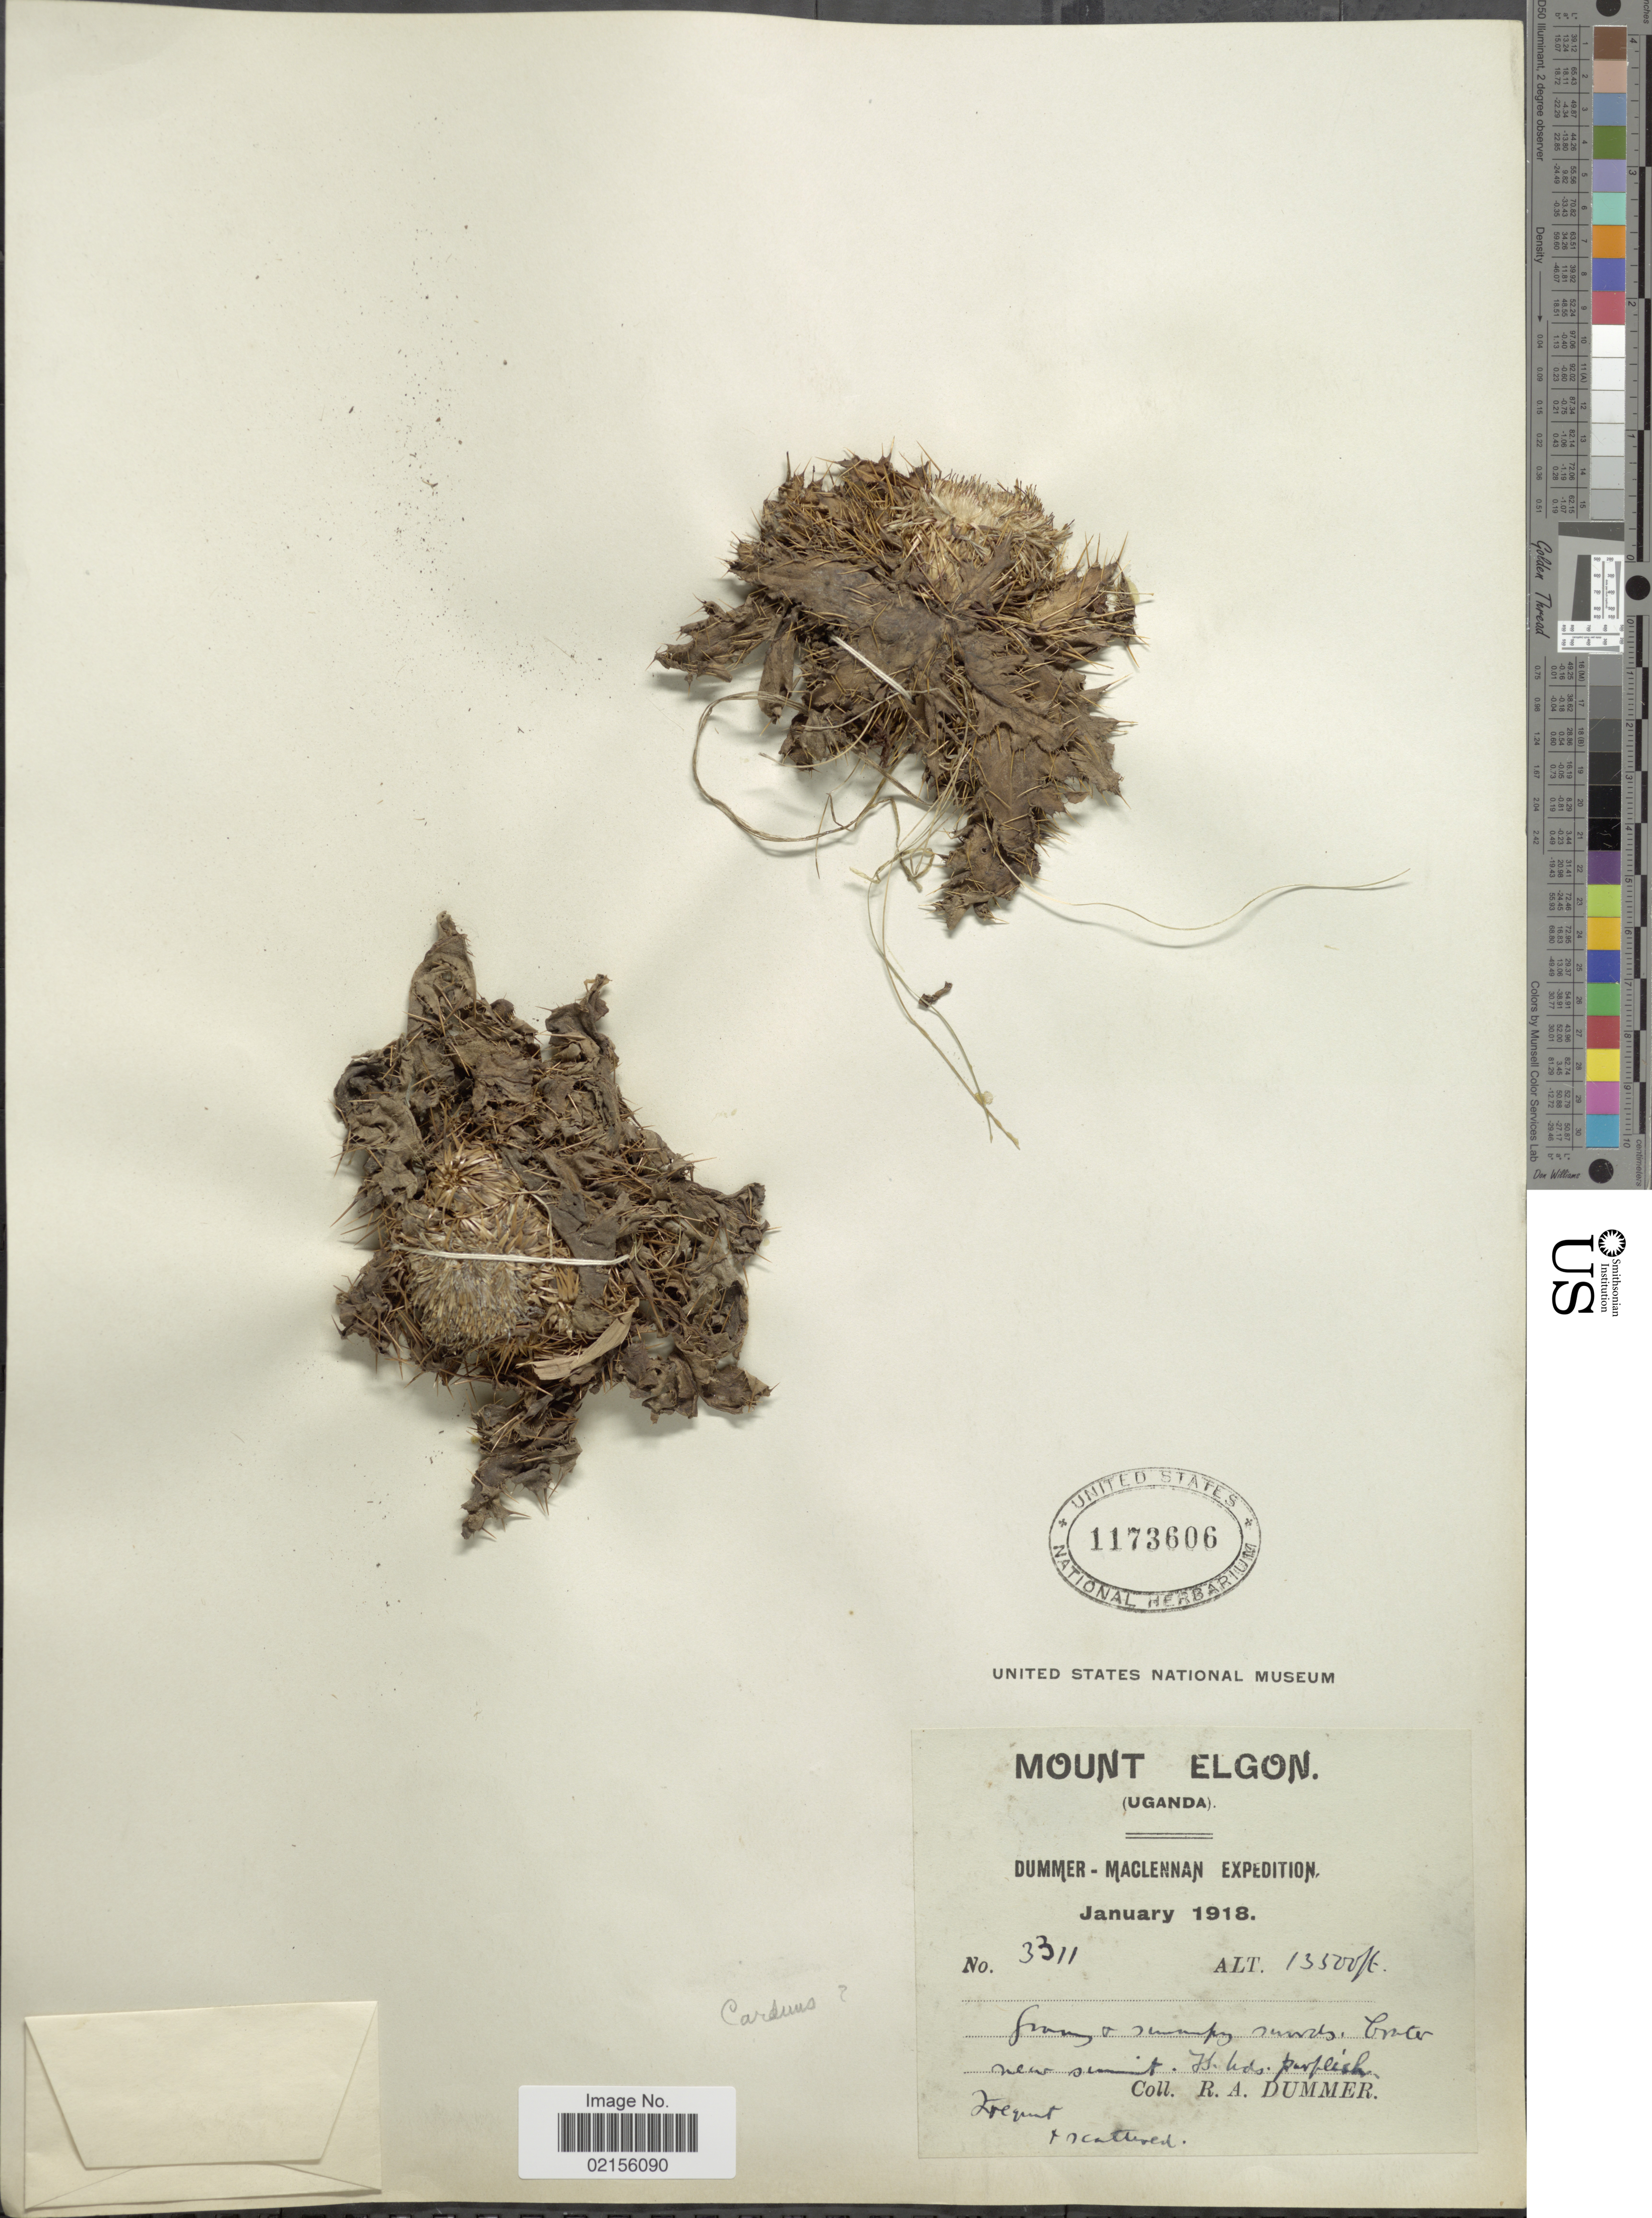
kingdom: Plantae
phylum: Tracheophyta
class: Magnoliopsida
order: Asterales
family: Asteraceae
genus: Carduus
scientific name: Carduus sp.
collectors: R. Dümmer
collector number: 3311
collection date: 1918-01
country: Uganda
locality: Mount Elgon, Sunny + swampy woods, border near summit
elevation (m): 4115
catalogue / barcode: US 1173606